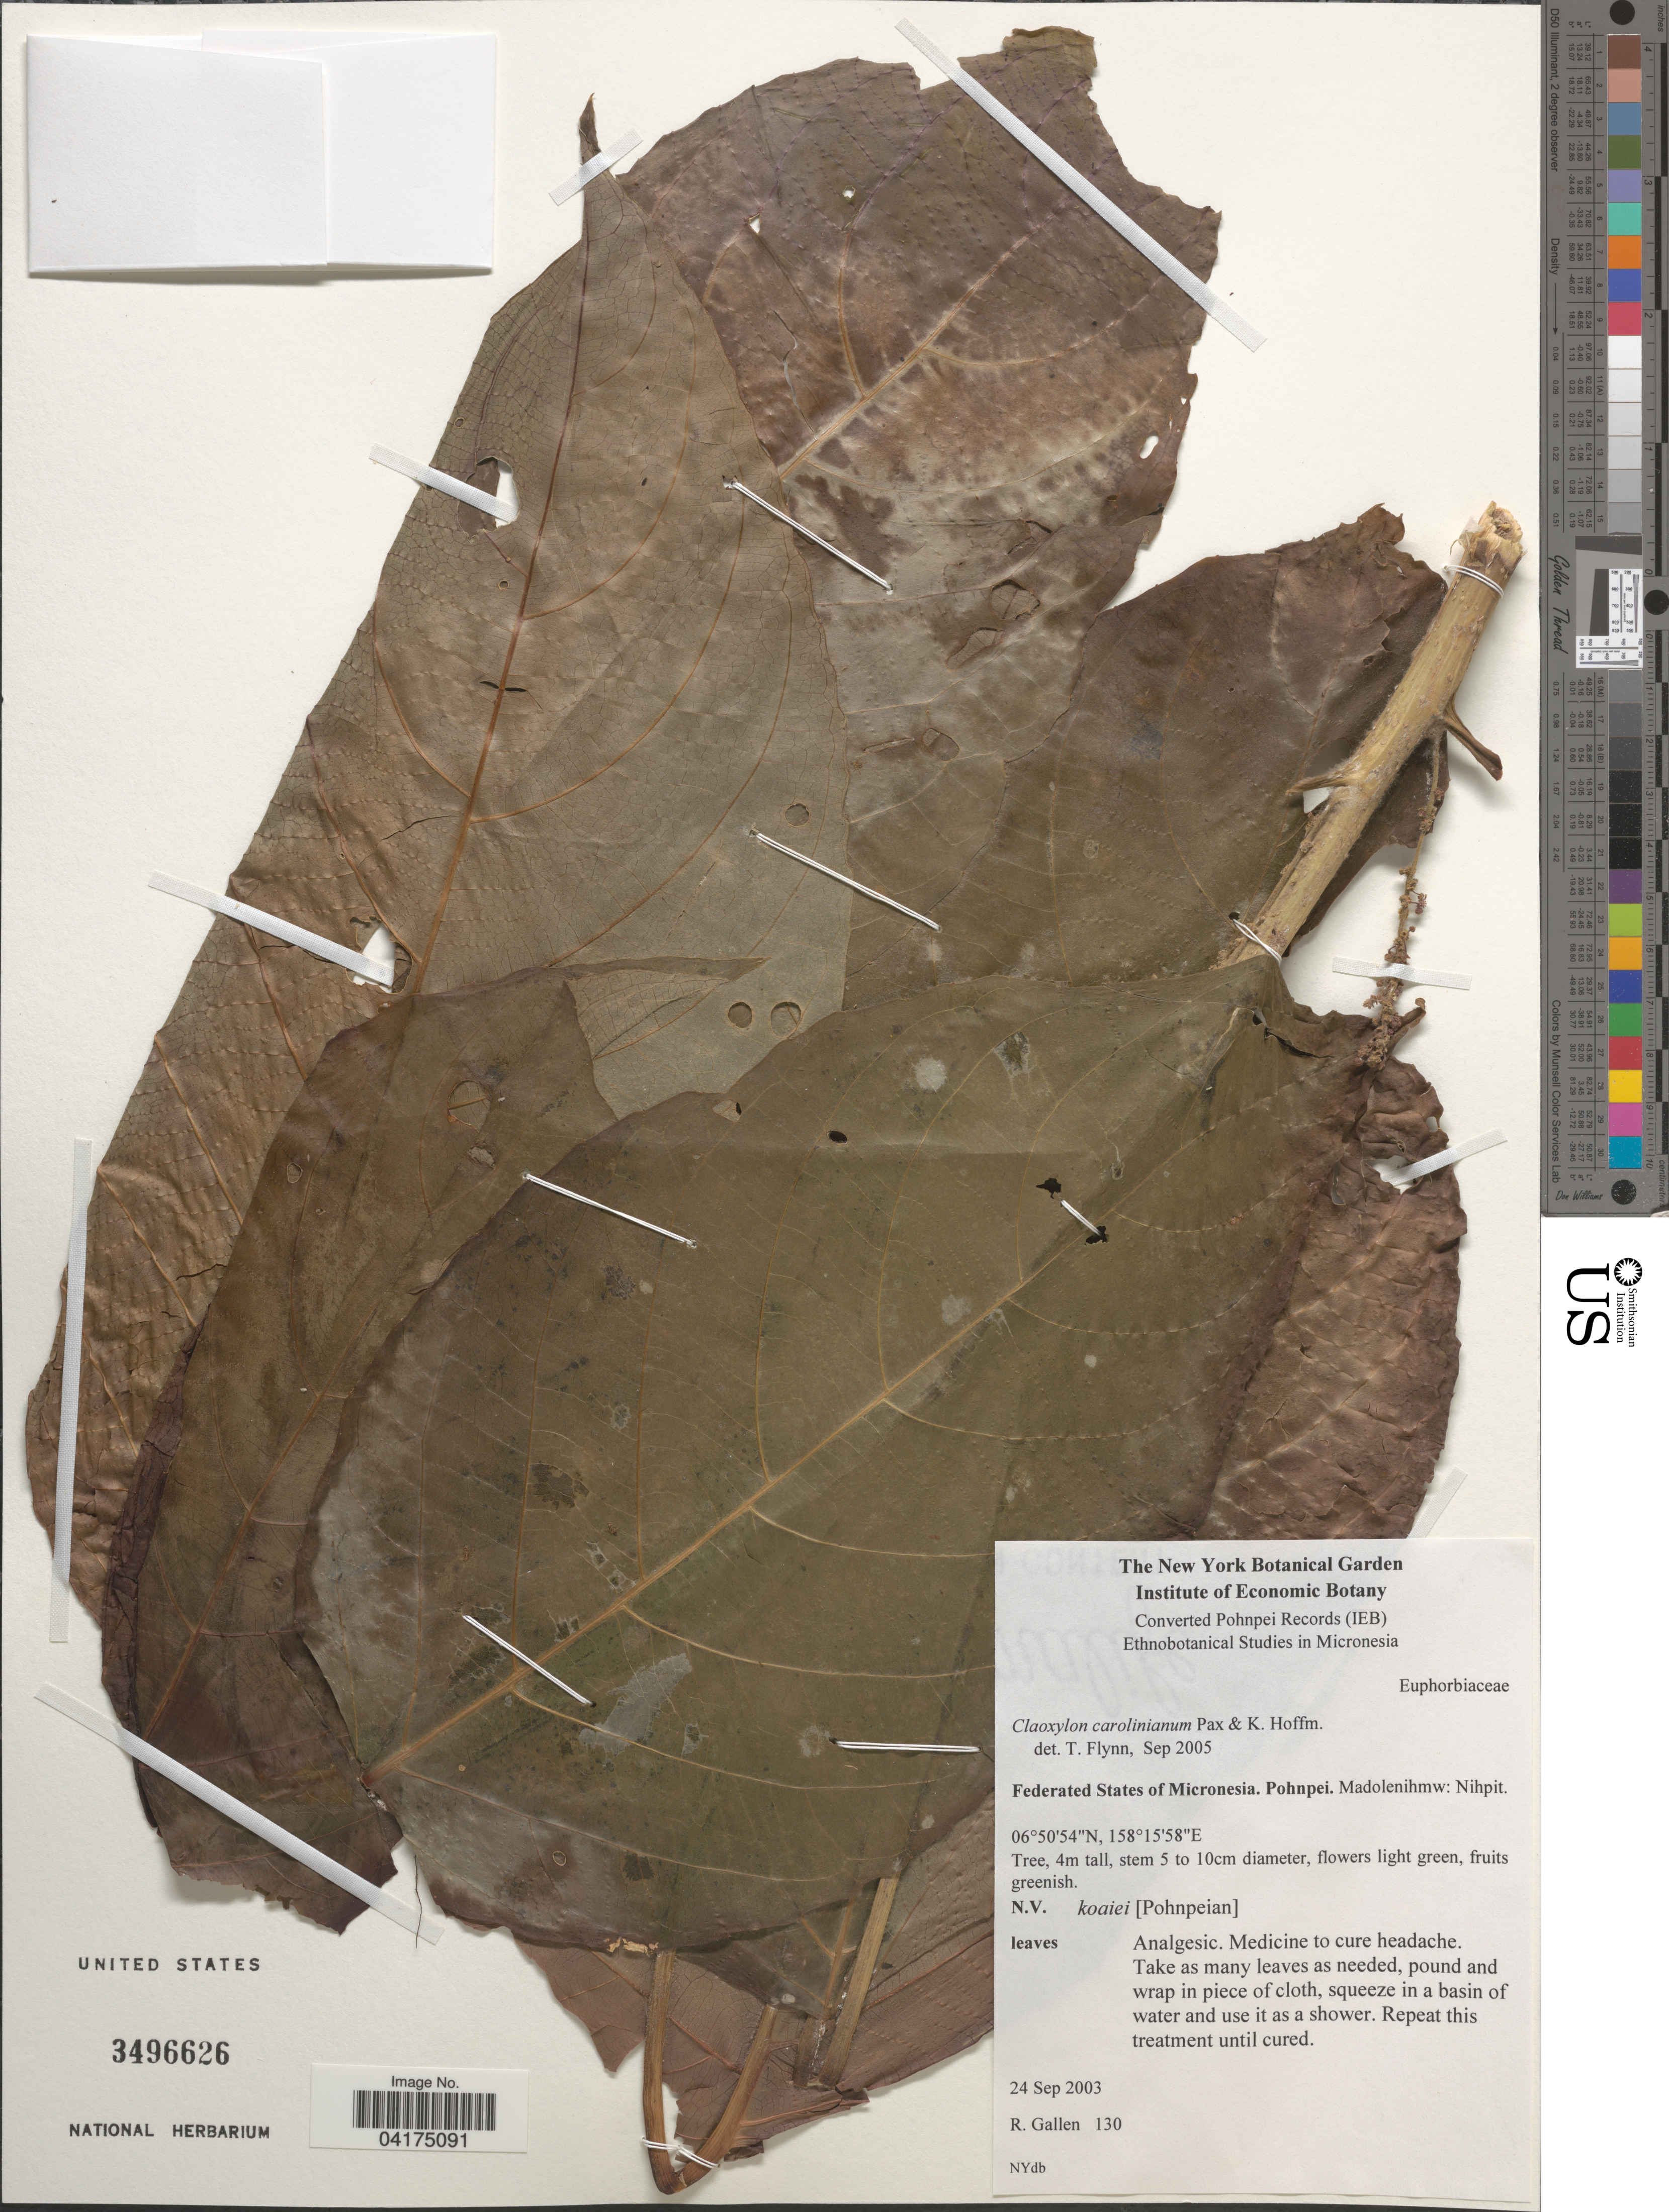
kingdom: Plantae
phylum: Tracheophyta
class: Magnoliopsida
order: Malpighiales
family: Euphorbiaceae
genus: Claoxylon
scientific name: Claoxylon carolinianum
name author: Pax & K. Hoffm.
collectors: R. Gallen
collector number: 130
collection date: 2003-09-24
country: Micronesia, Federated States of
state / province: Pohnpei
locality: Madolenihmw: Nihpit.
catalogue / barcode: US 3496626